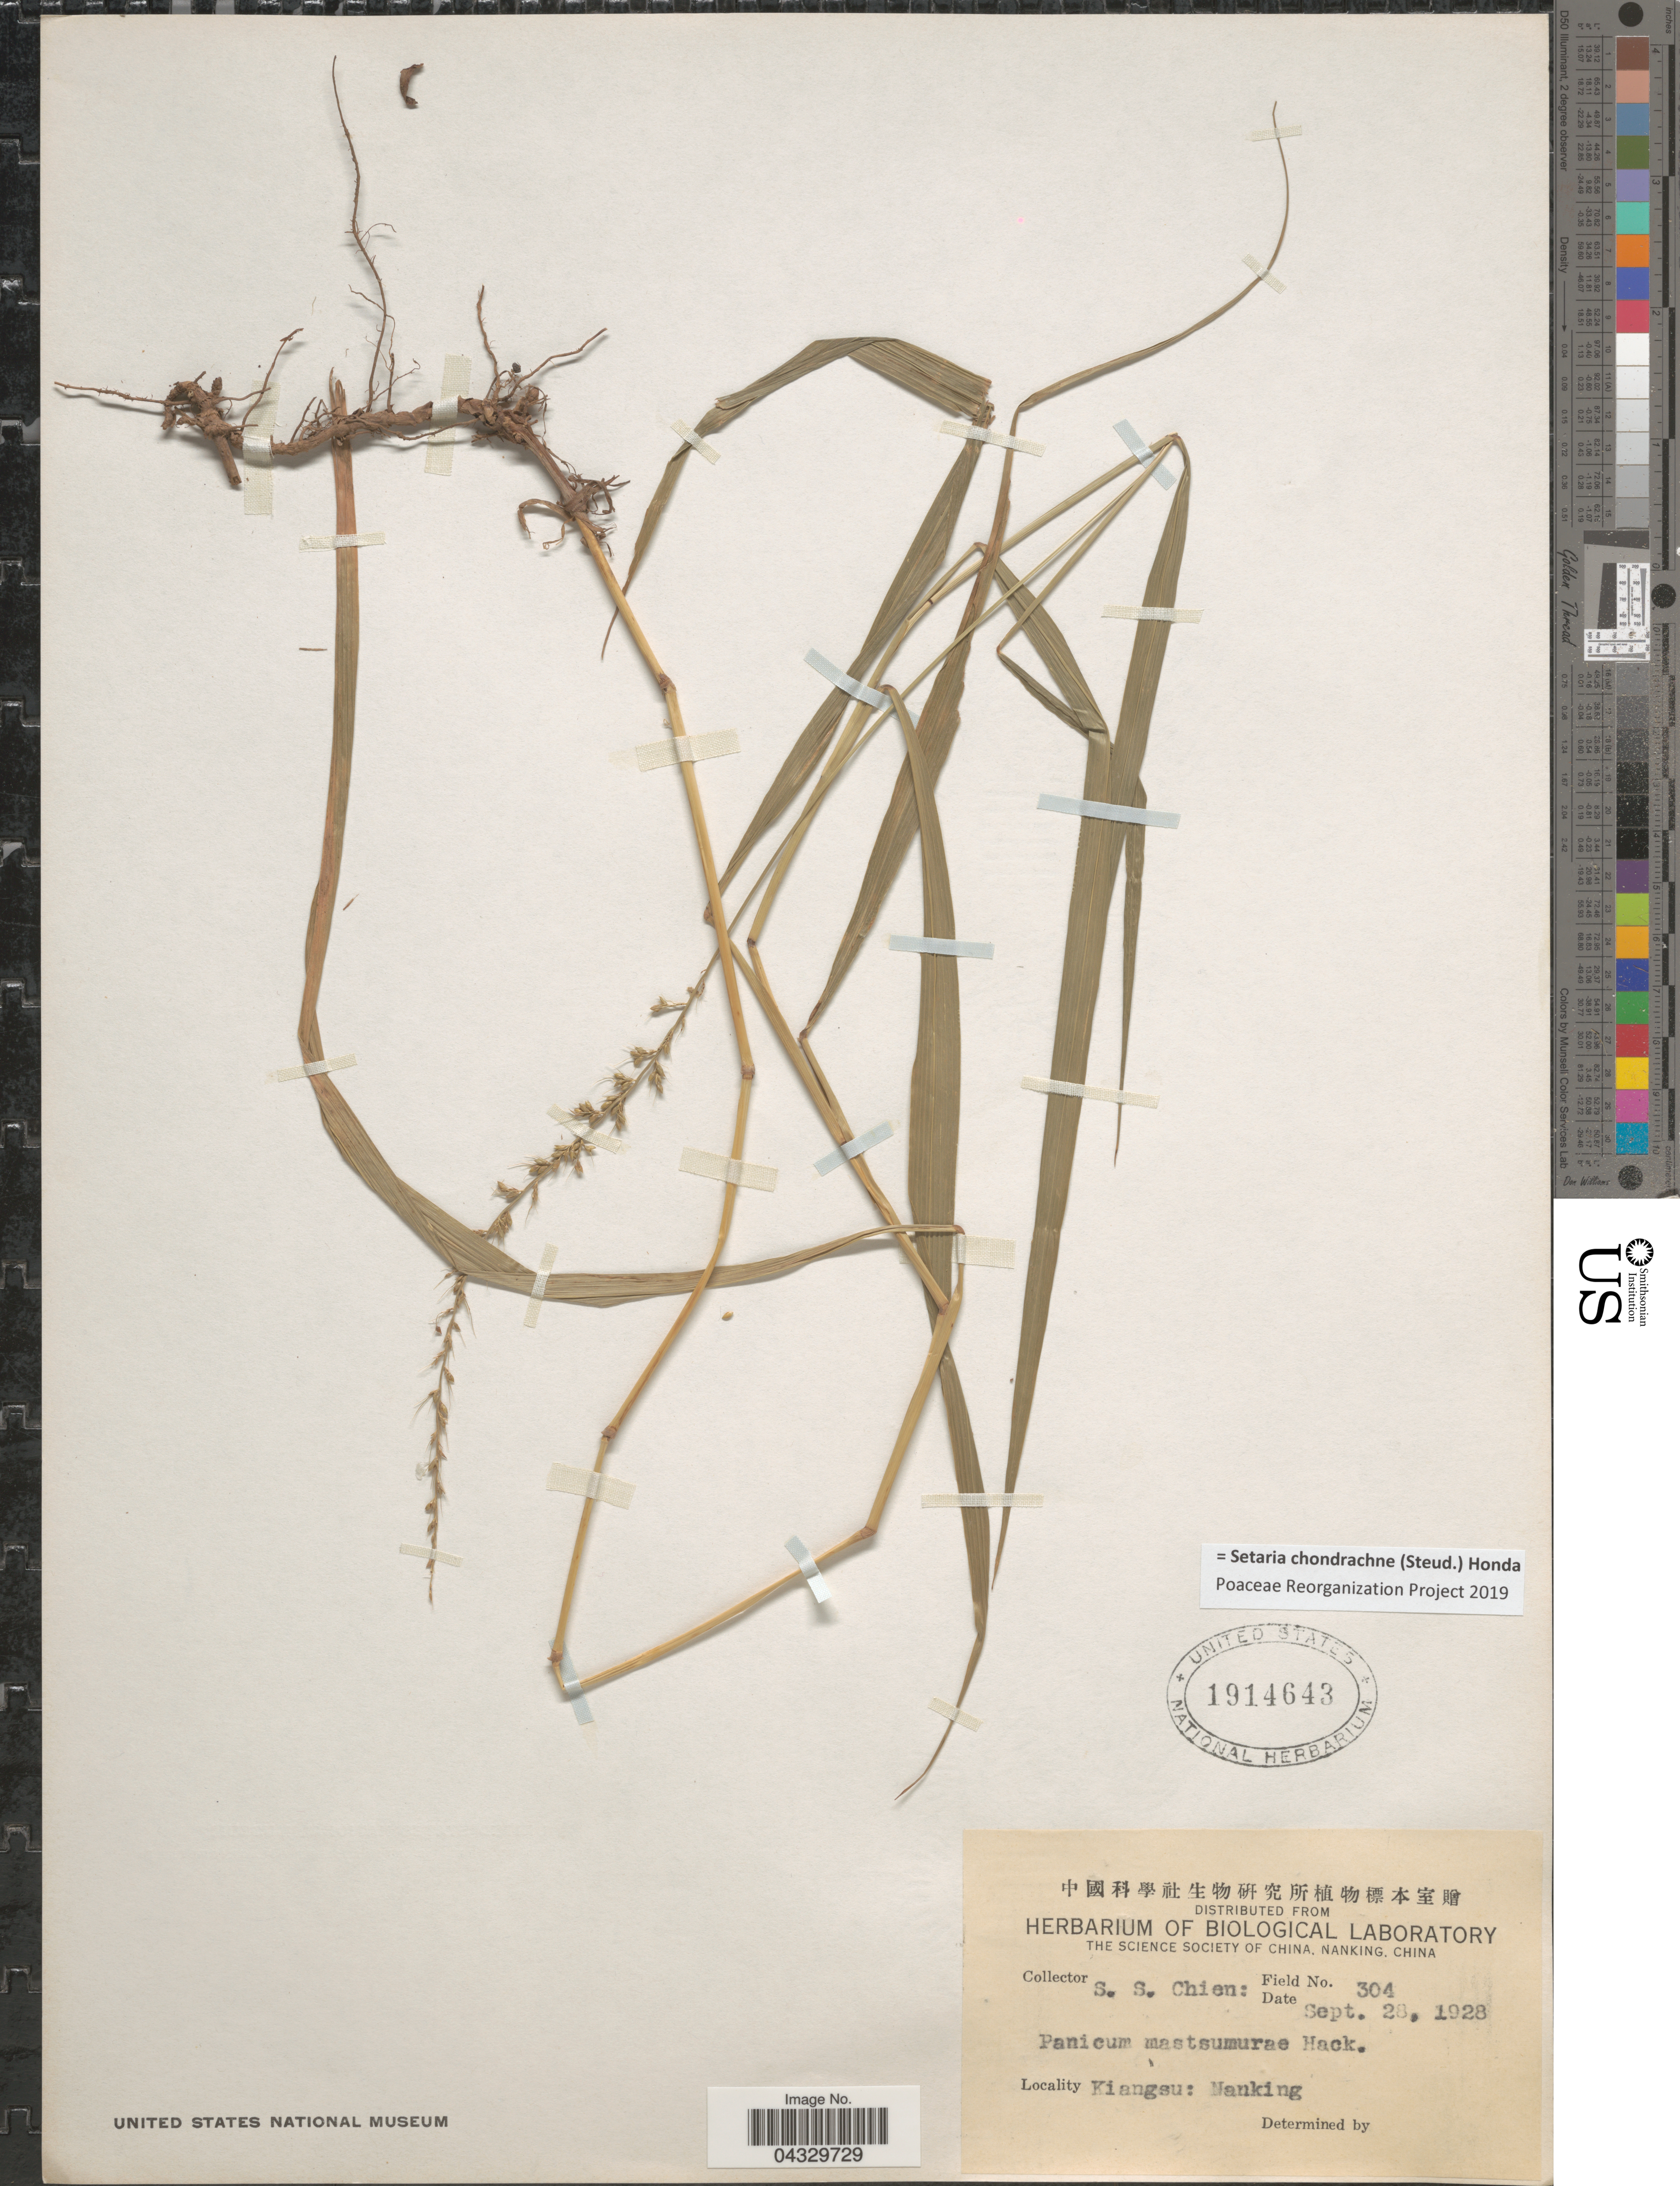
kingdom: Plantae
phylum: Tracheophyta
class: Liliopsida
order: Poales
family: Poaceae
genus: Setaria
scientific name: Setaria chondrachne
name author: (Steud.) Honda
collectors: S. Chien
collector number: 304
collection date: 1928-09-28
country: China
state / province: Jiangsu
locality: Kiangsu: Nanking.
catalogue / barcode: US 1914643